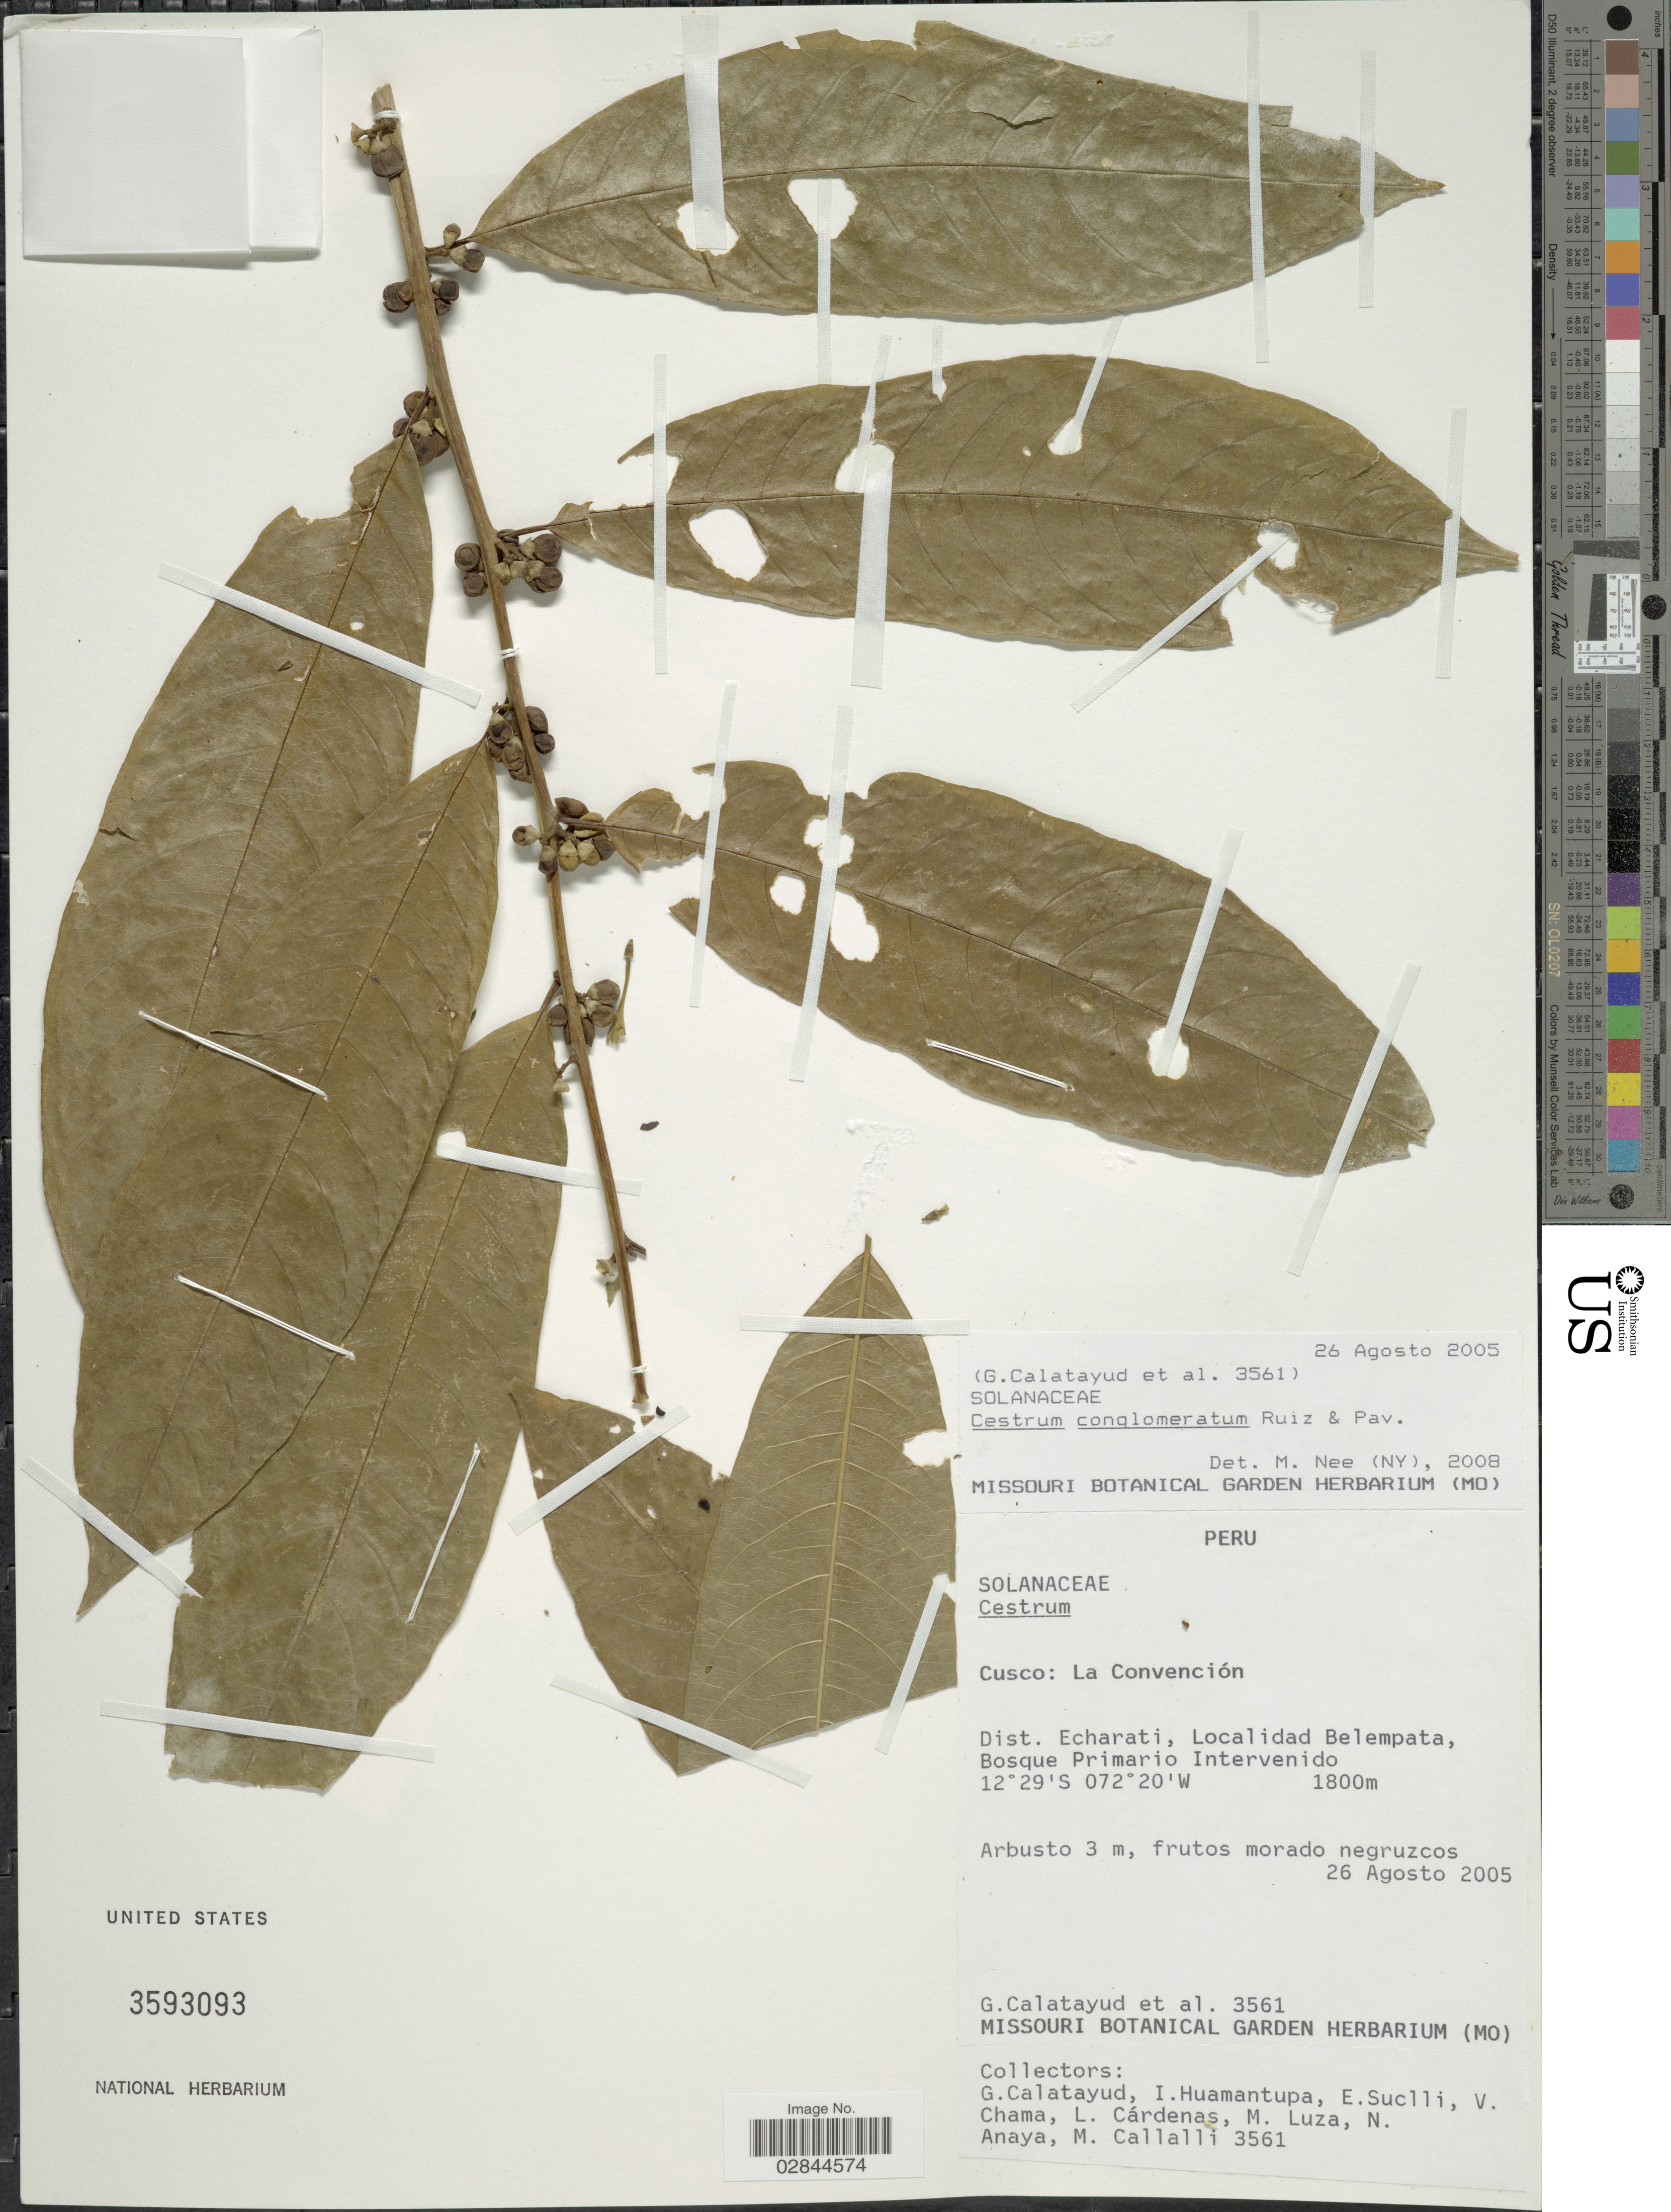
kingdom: Plantae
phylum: Tracheophyta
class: Magnoliopsida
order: Solanales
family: Solanaceae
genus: Cestrum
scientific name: Cestrum conglomeratum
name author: Ruiz & Pav.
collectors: G. Calatayud, I. Huamantupa, E. Suclli, V. Chama & et al.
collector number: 3561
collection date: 2005-08-26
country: Peru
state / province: Cusco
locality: La Convención. Dist. Echarati, Localidad Belempata, Bosque Primario Intervenido.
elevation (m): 1800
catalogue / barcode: US 3593093